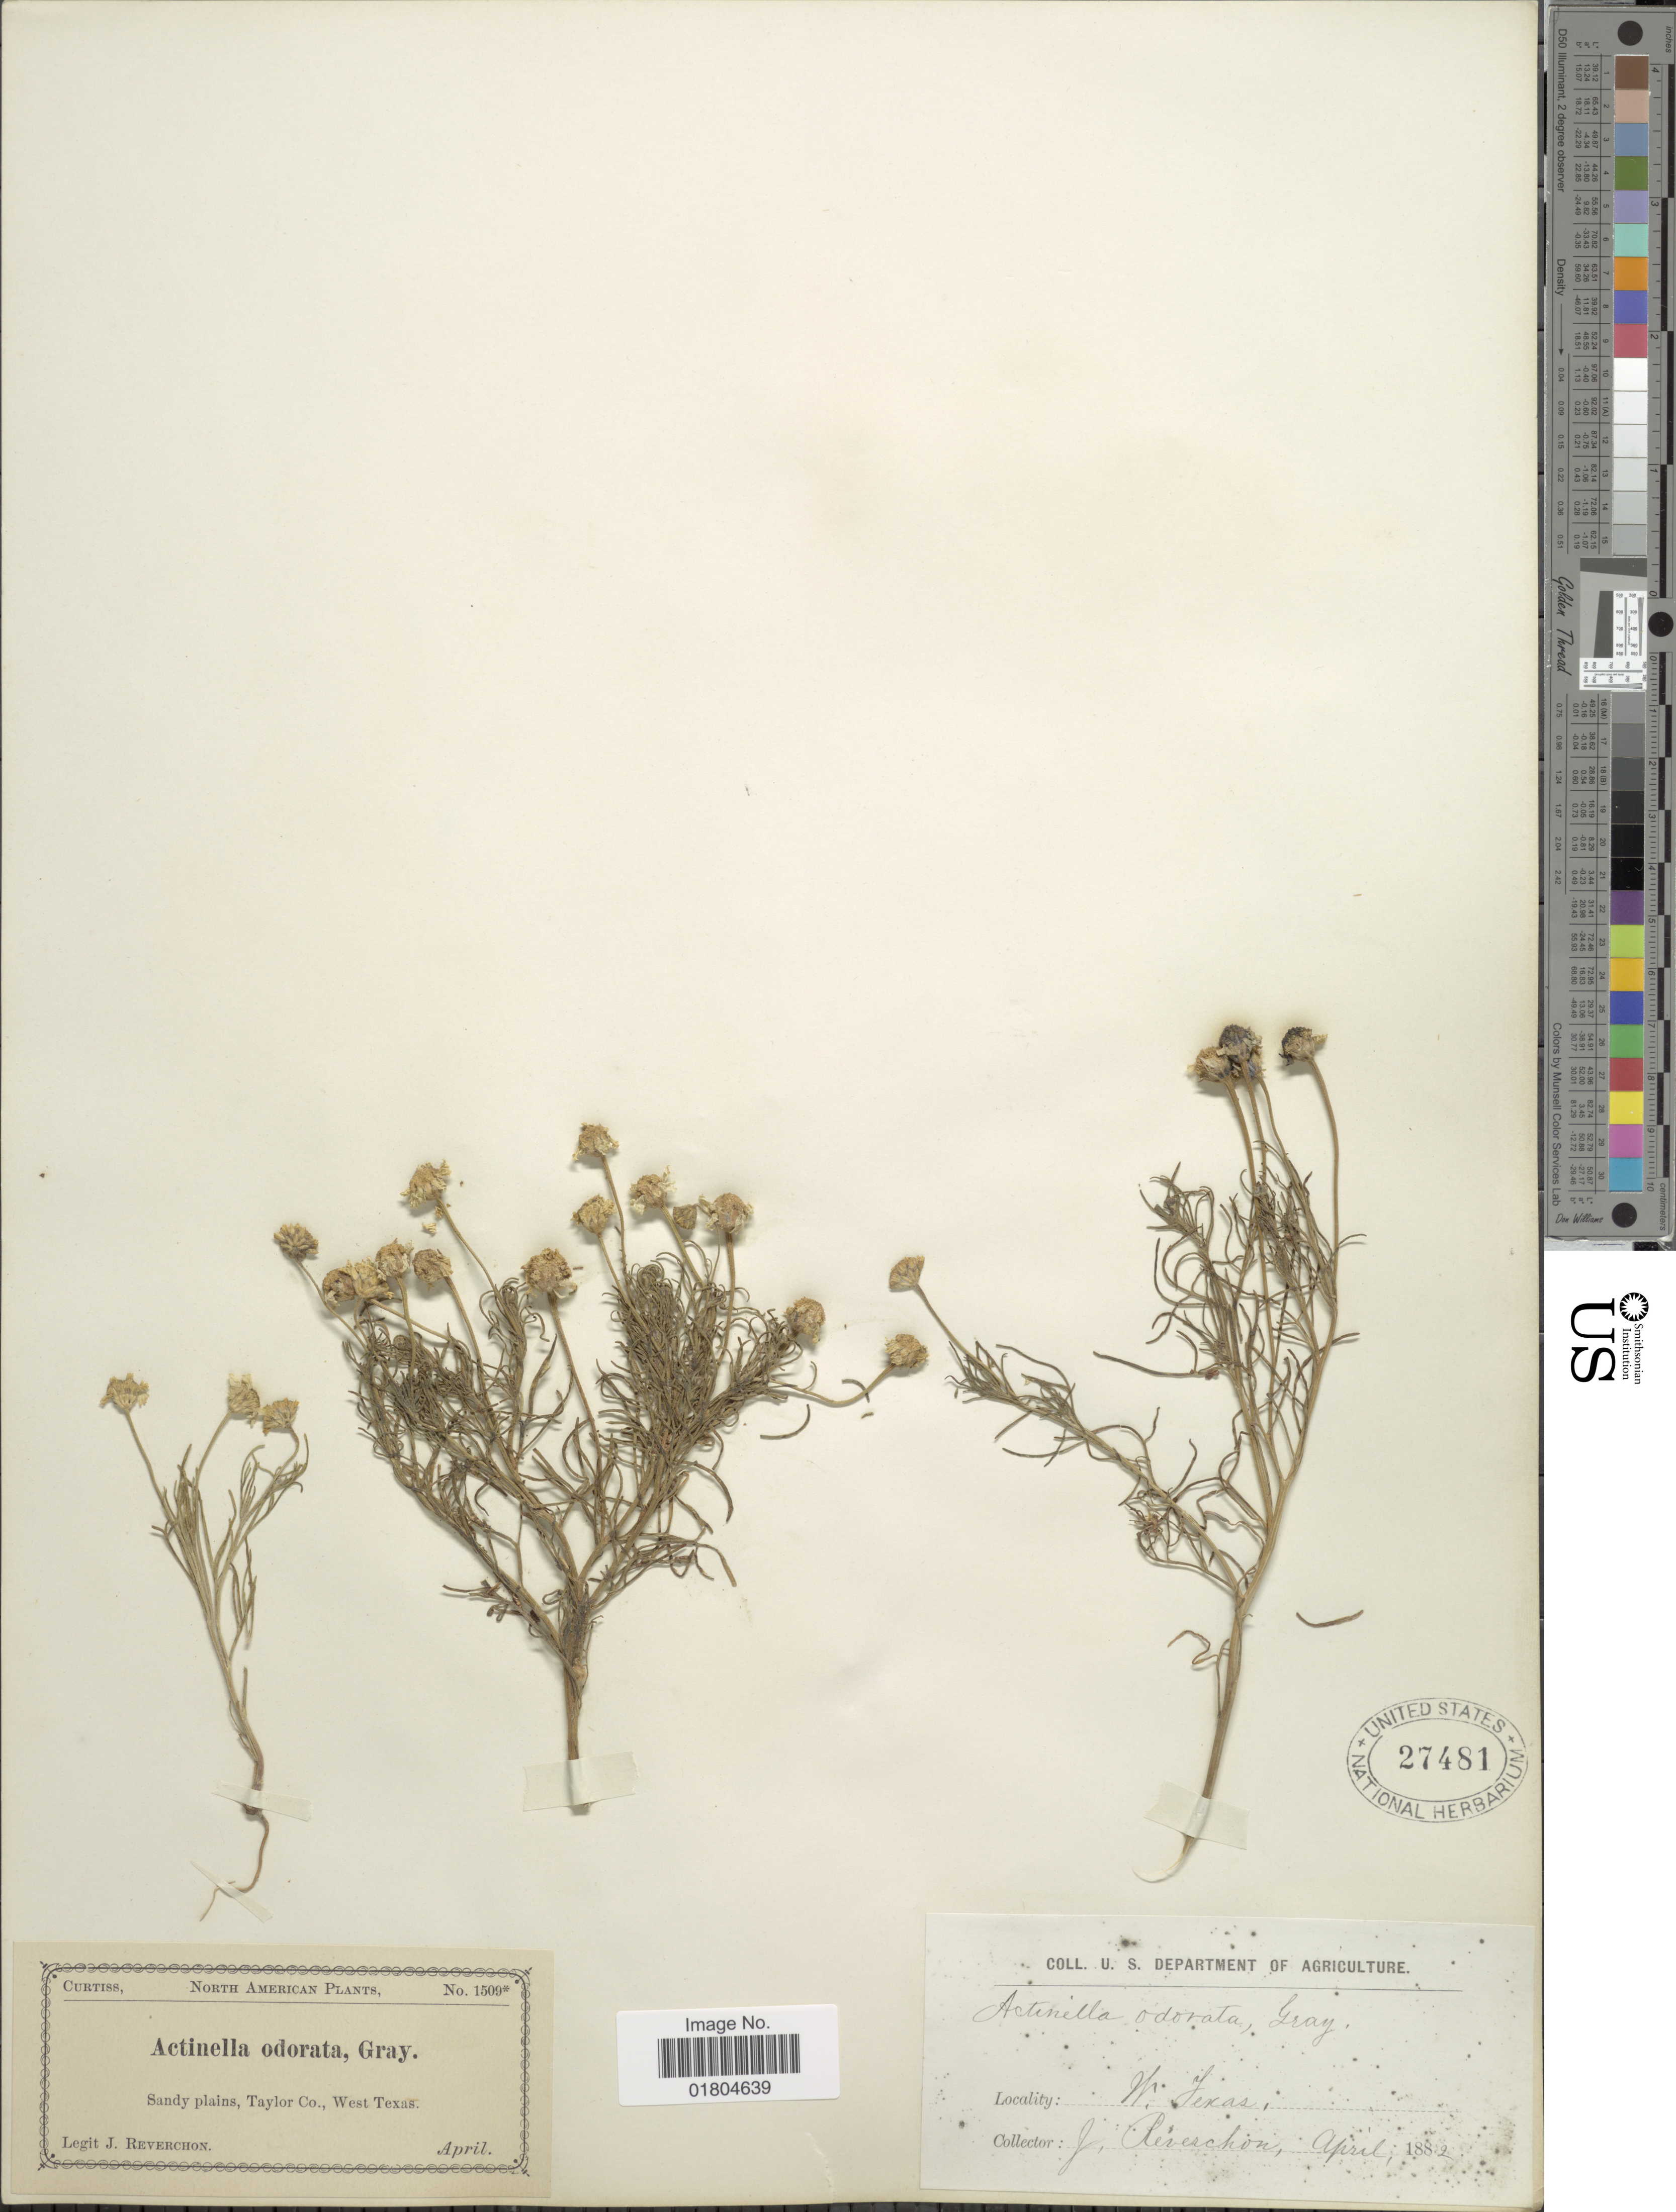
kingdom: Plantae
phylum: Tracheophyta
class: Magnoliopsida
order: Asterales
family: Asteraceae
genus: Hymenoxys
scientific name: Hymenoxys odorata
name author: DC.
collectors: J. Reverchon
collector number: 1509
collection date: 1882-04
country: United States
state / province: Texas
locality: Taylor Co., West Texas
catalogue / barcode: US 27481